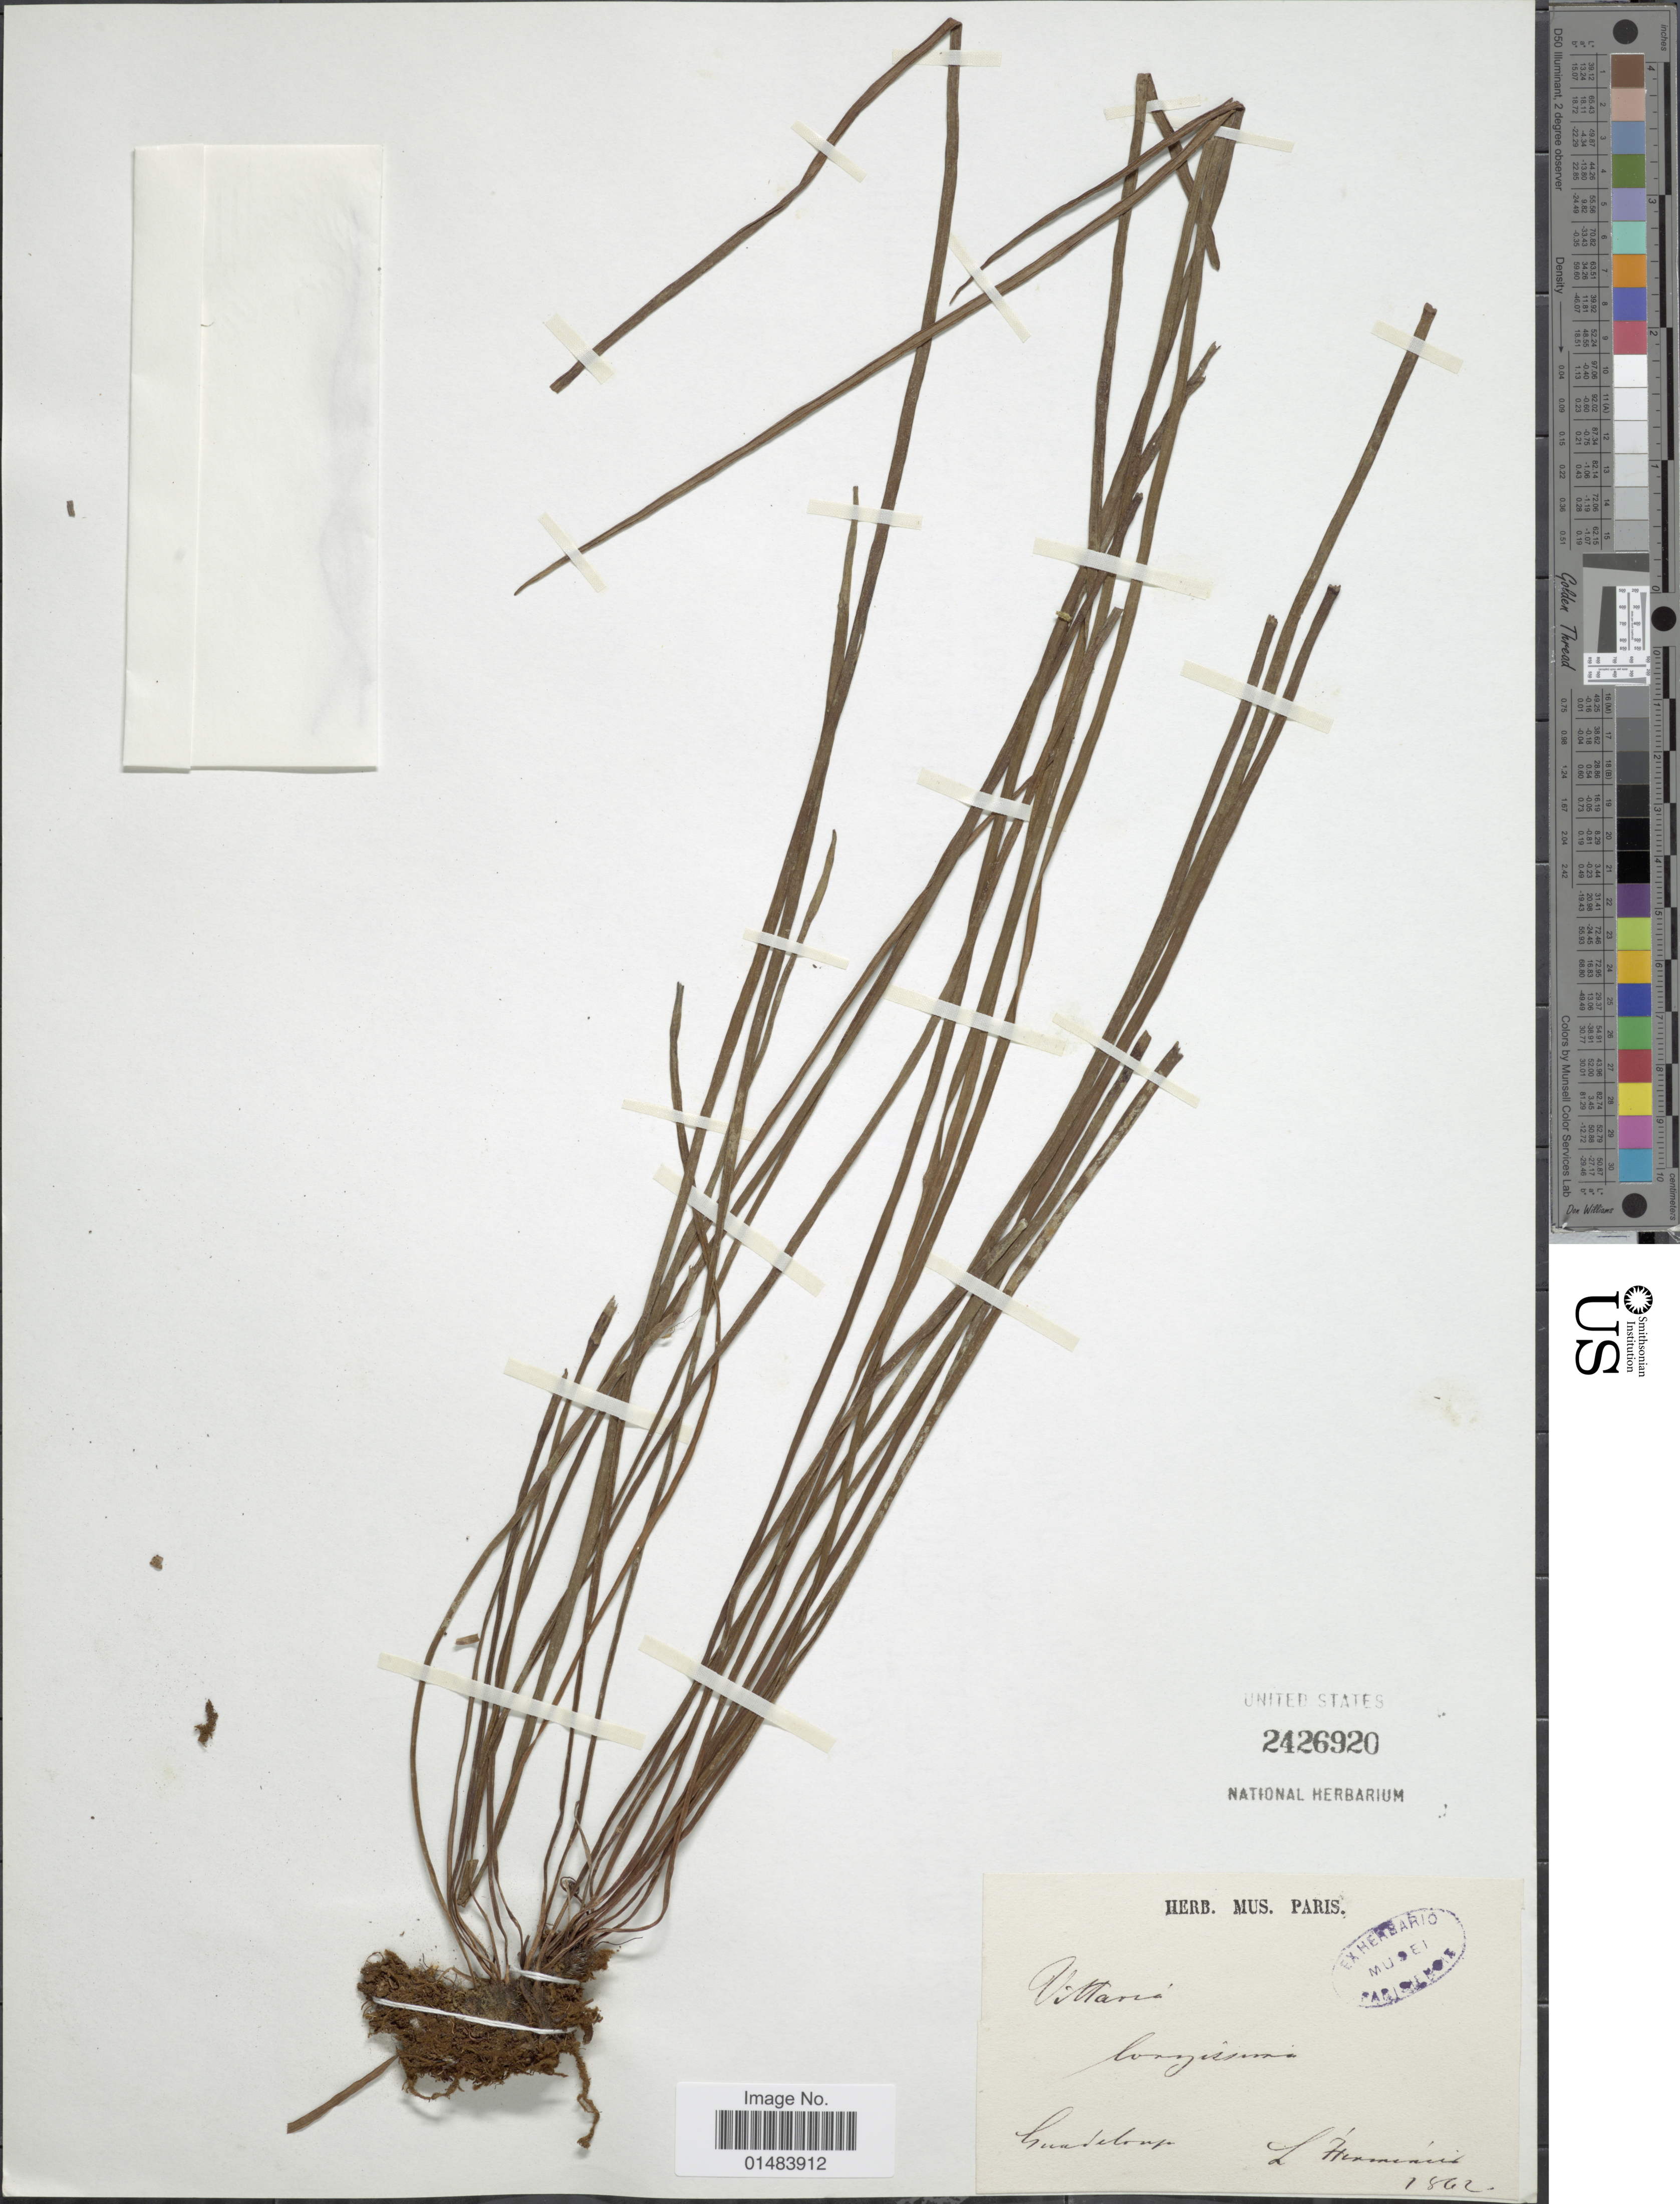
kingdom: Plantae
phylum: Tracheophyta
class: Polypodiopsida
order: Polypodiales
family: Pteridaceae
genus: Vittaria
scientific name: Vittaria lineata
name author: (L.) Sm.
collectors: F. L'Herminier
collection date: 1862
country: Guadeloupe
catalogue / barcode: US 2426920